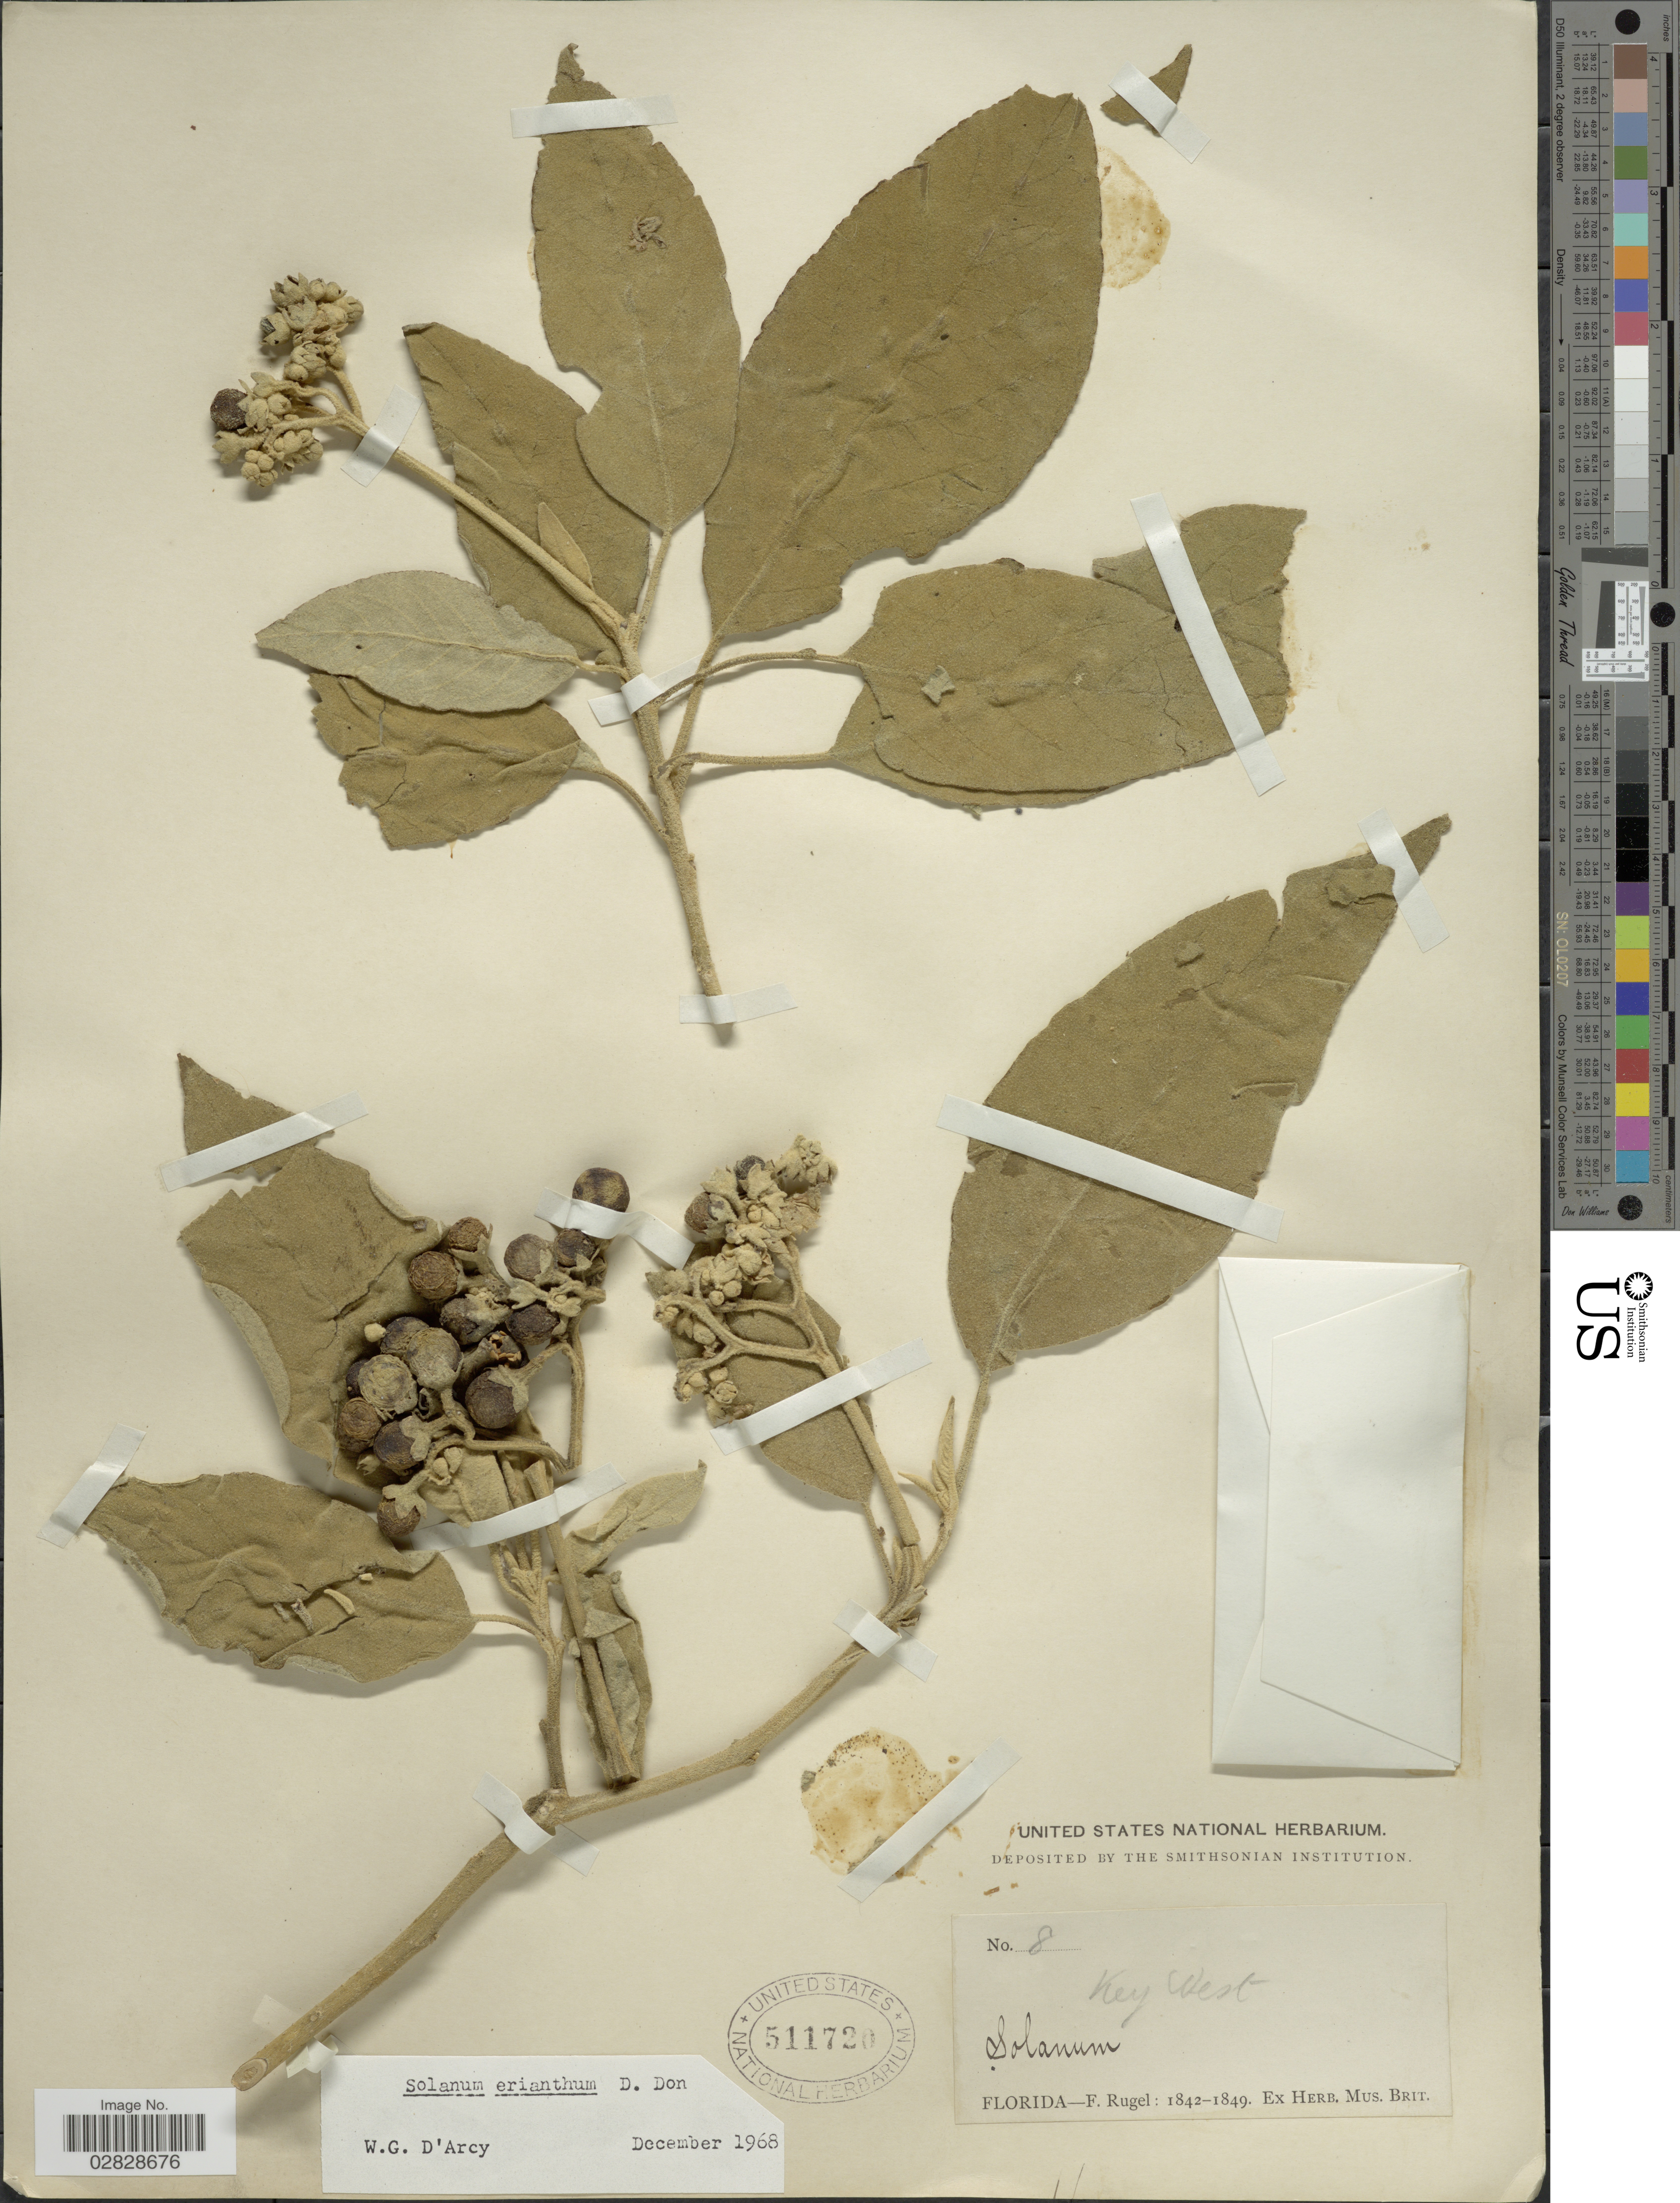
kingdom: Plantae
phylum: Tracheophyta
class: Magnoliopsida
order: Solanales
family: Solanaceae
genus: Solanum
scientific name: Solanum erianthum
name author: D. Don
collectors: F. Rugel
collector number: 8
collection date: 1842/1849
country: United States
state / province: Florida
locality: Key West.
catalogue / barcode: US 511720